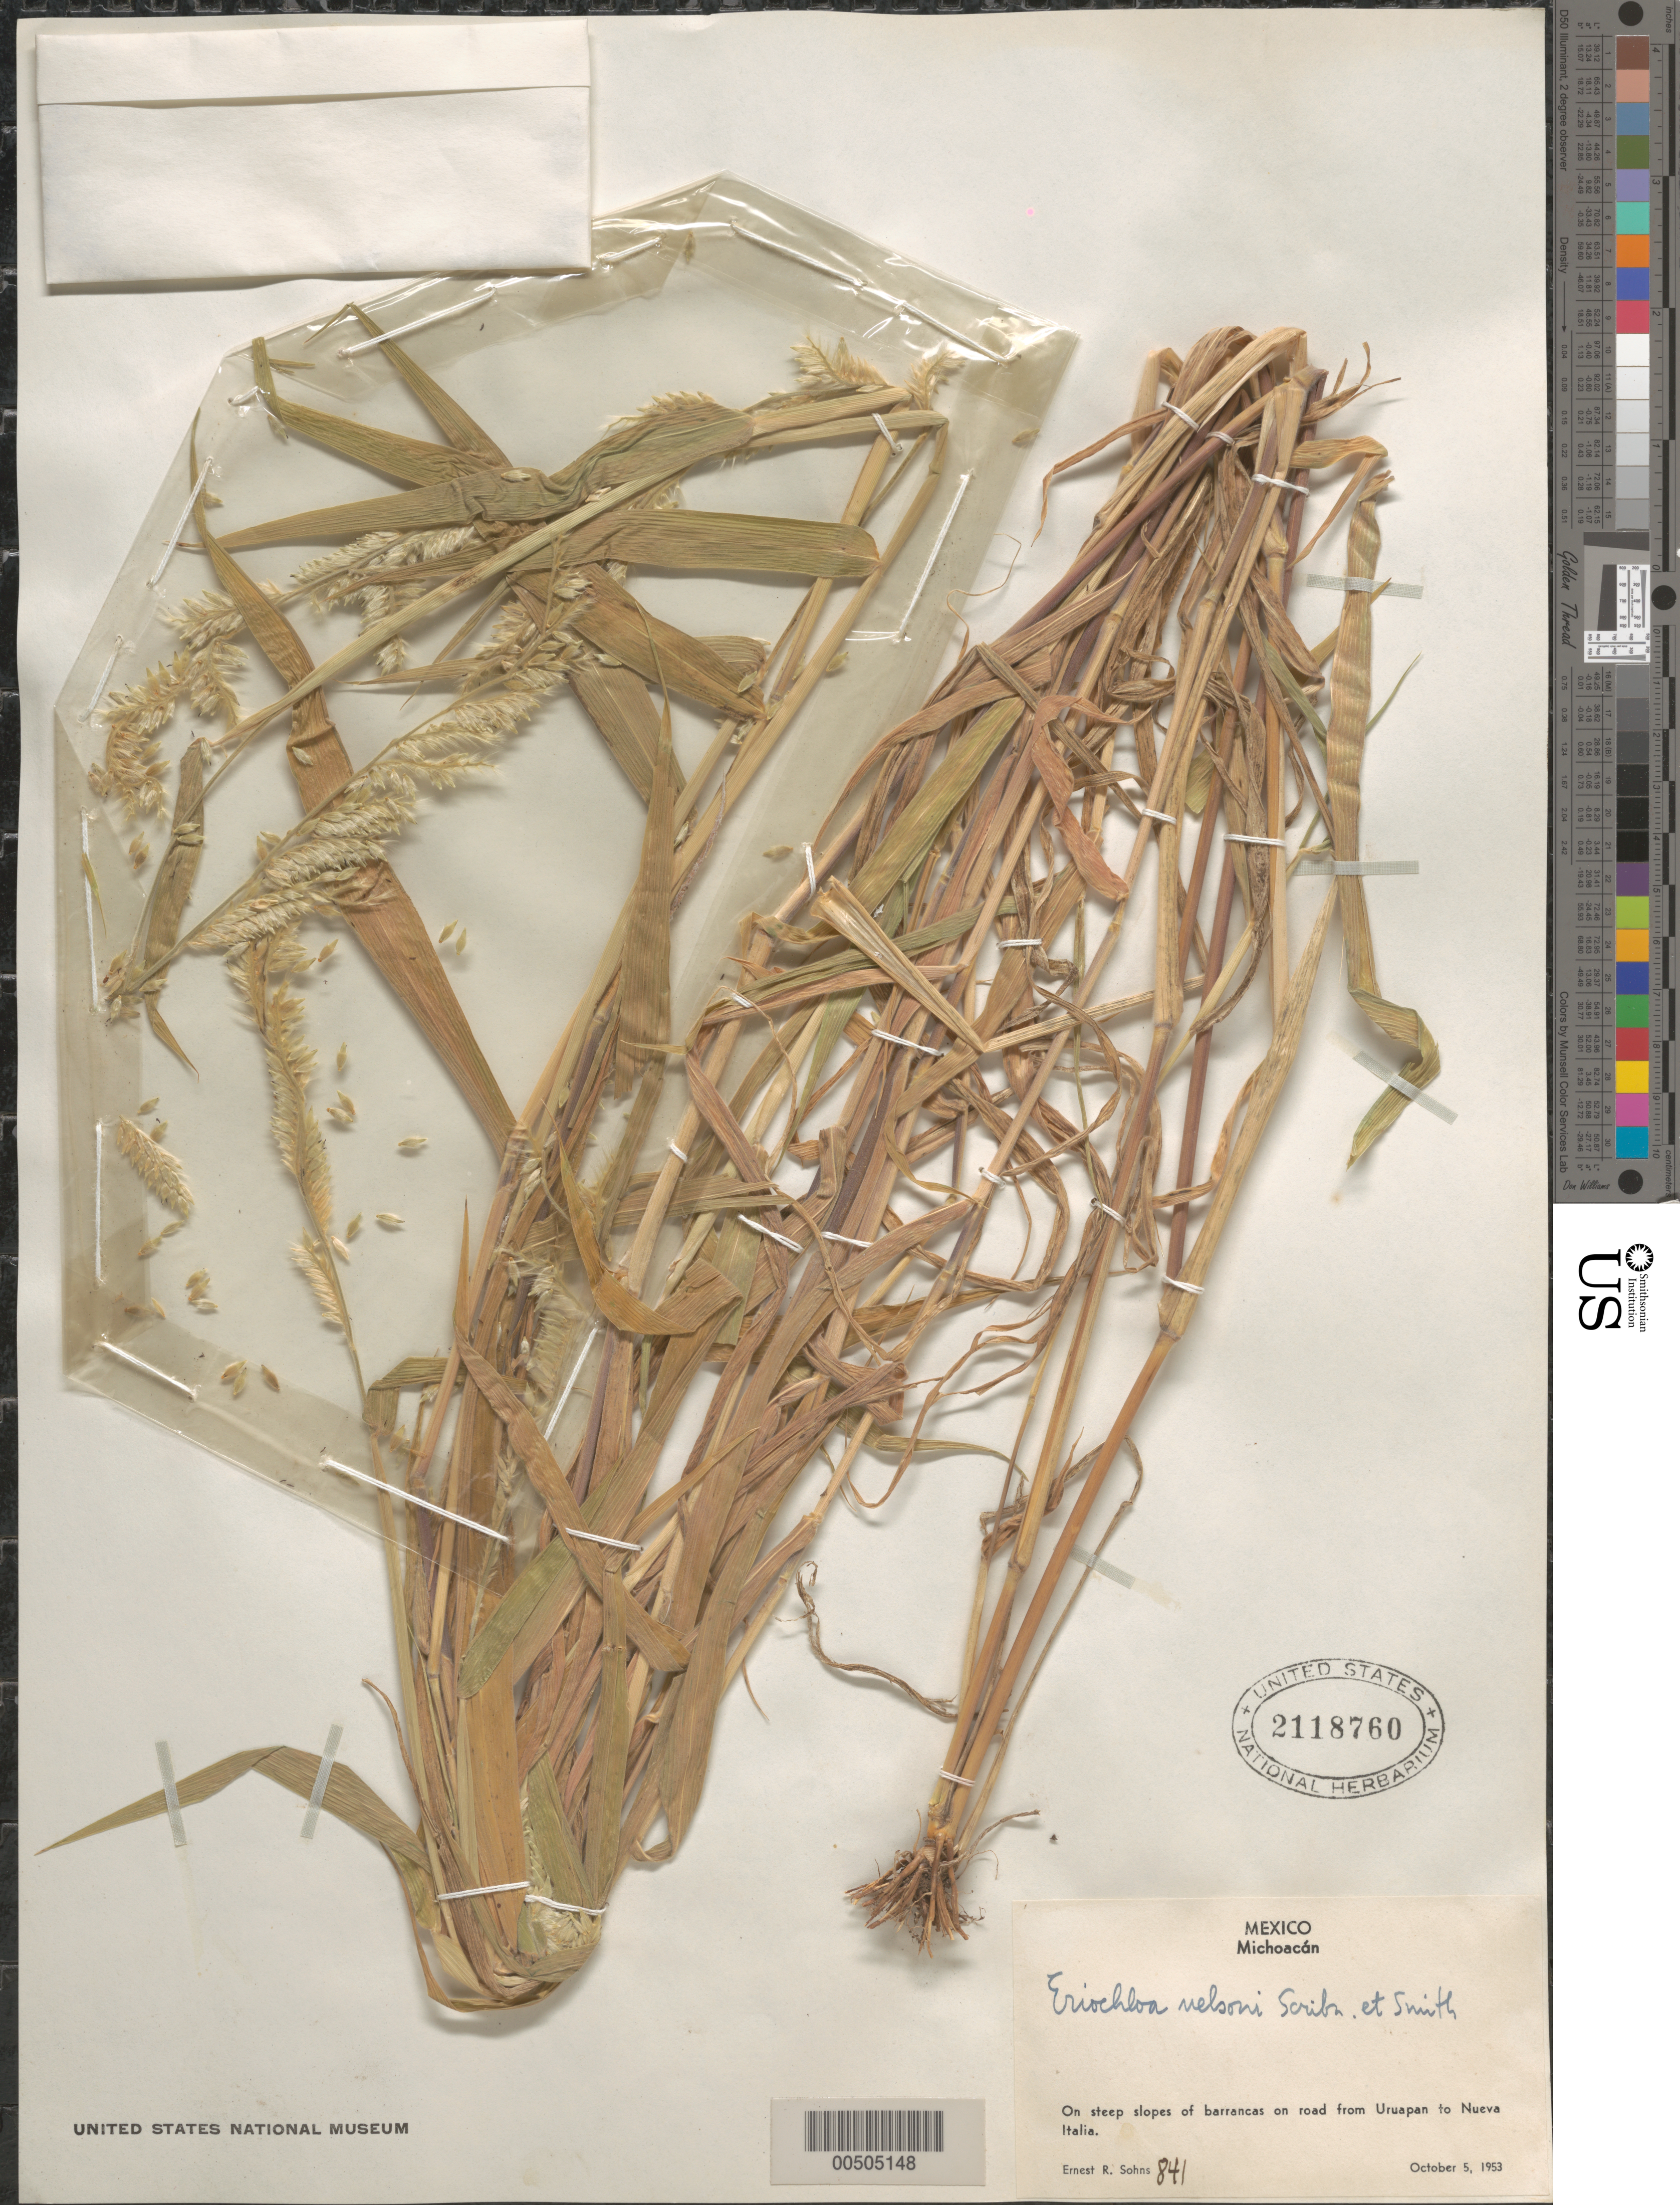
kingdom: Plantae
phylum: Tracheophyta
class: Liliopsida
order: Poales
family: Poaceae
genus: Eriochloa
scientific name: Eriochloa nelsonii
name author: Scribn. & J.G. Sm.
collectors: E. R. Sohns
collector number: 841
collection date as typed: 5 Oct 1953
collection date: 1953-10-05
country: Mexico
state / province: Michoacán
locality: On rd from Uruapan to Nueva Italia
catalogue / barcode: US 2118760